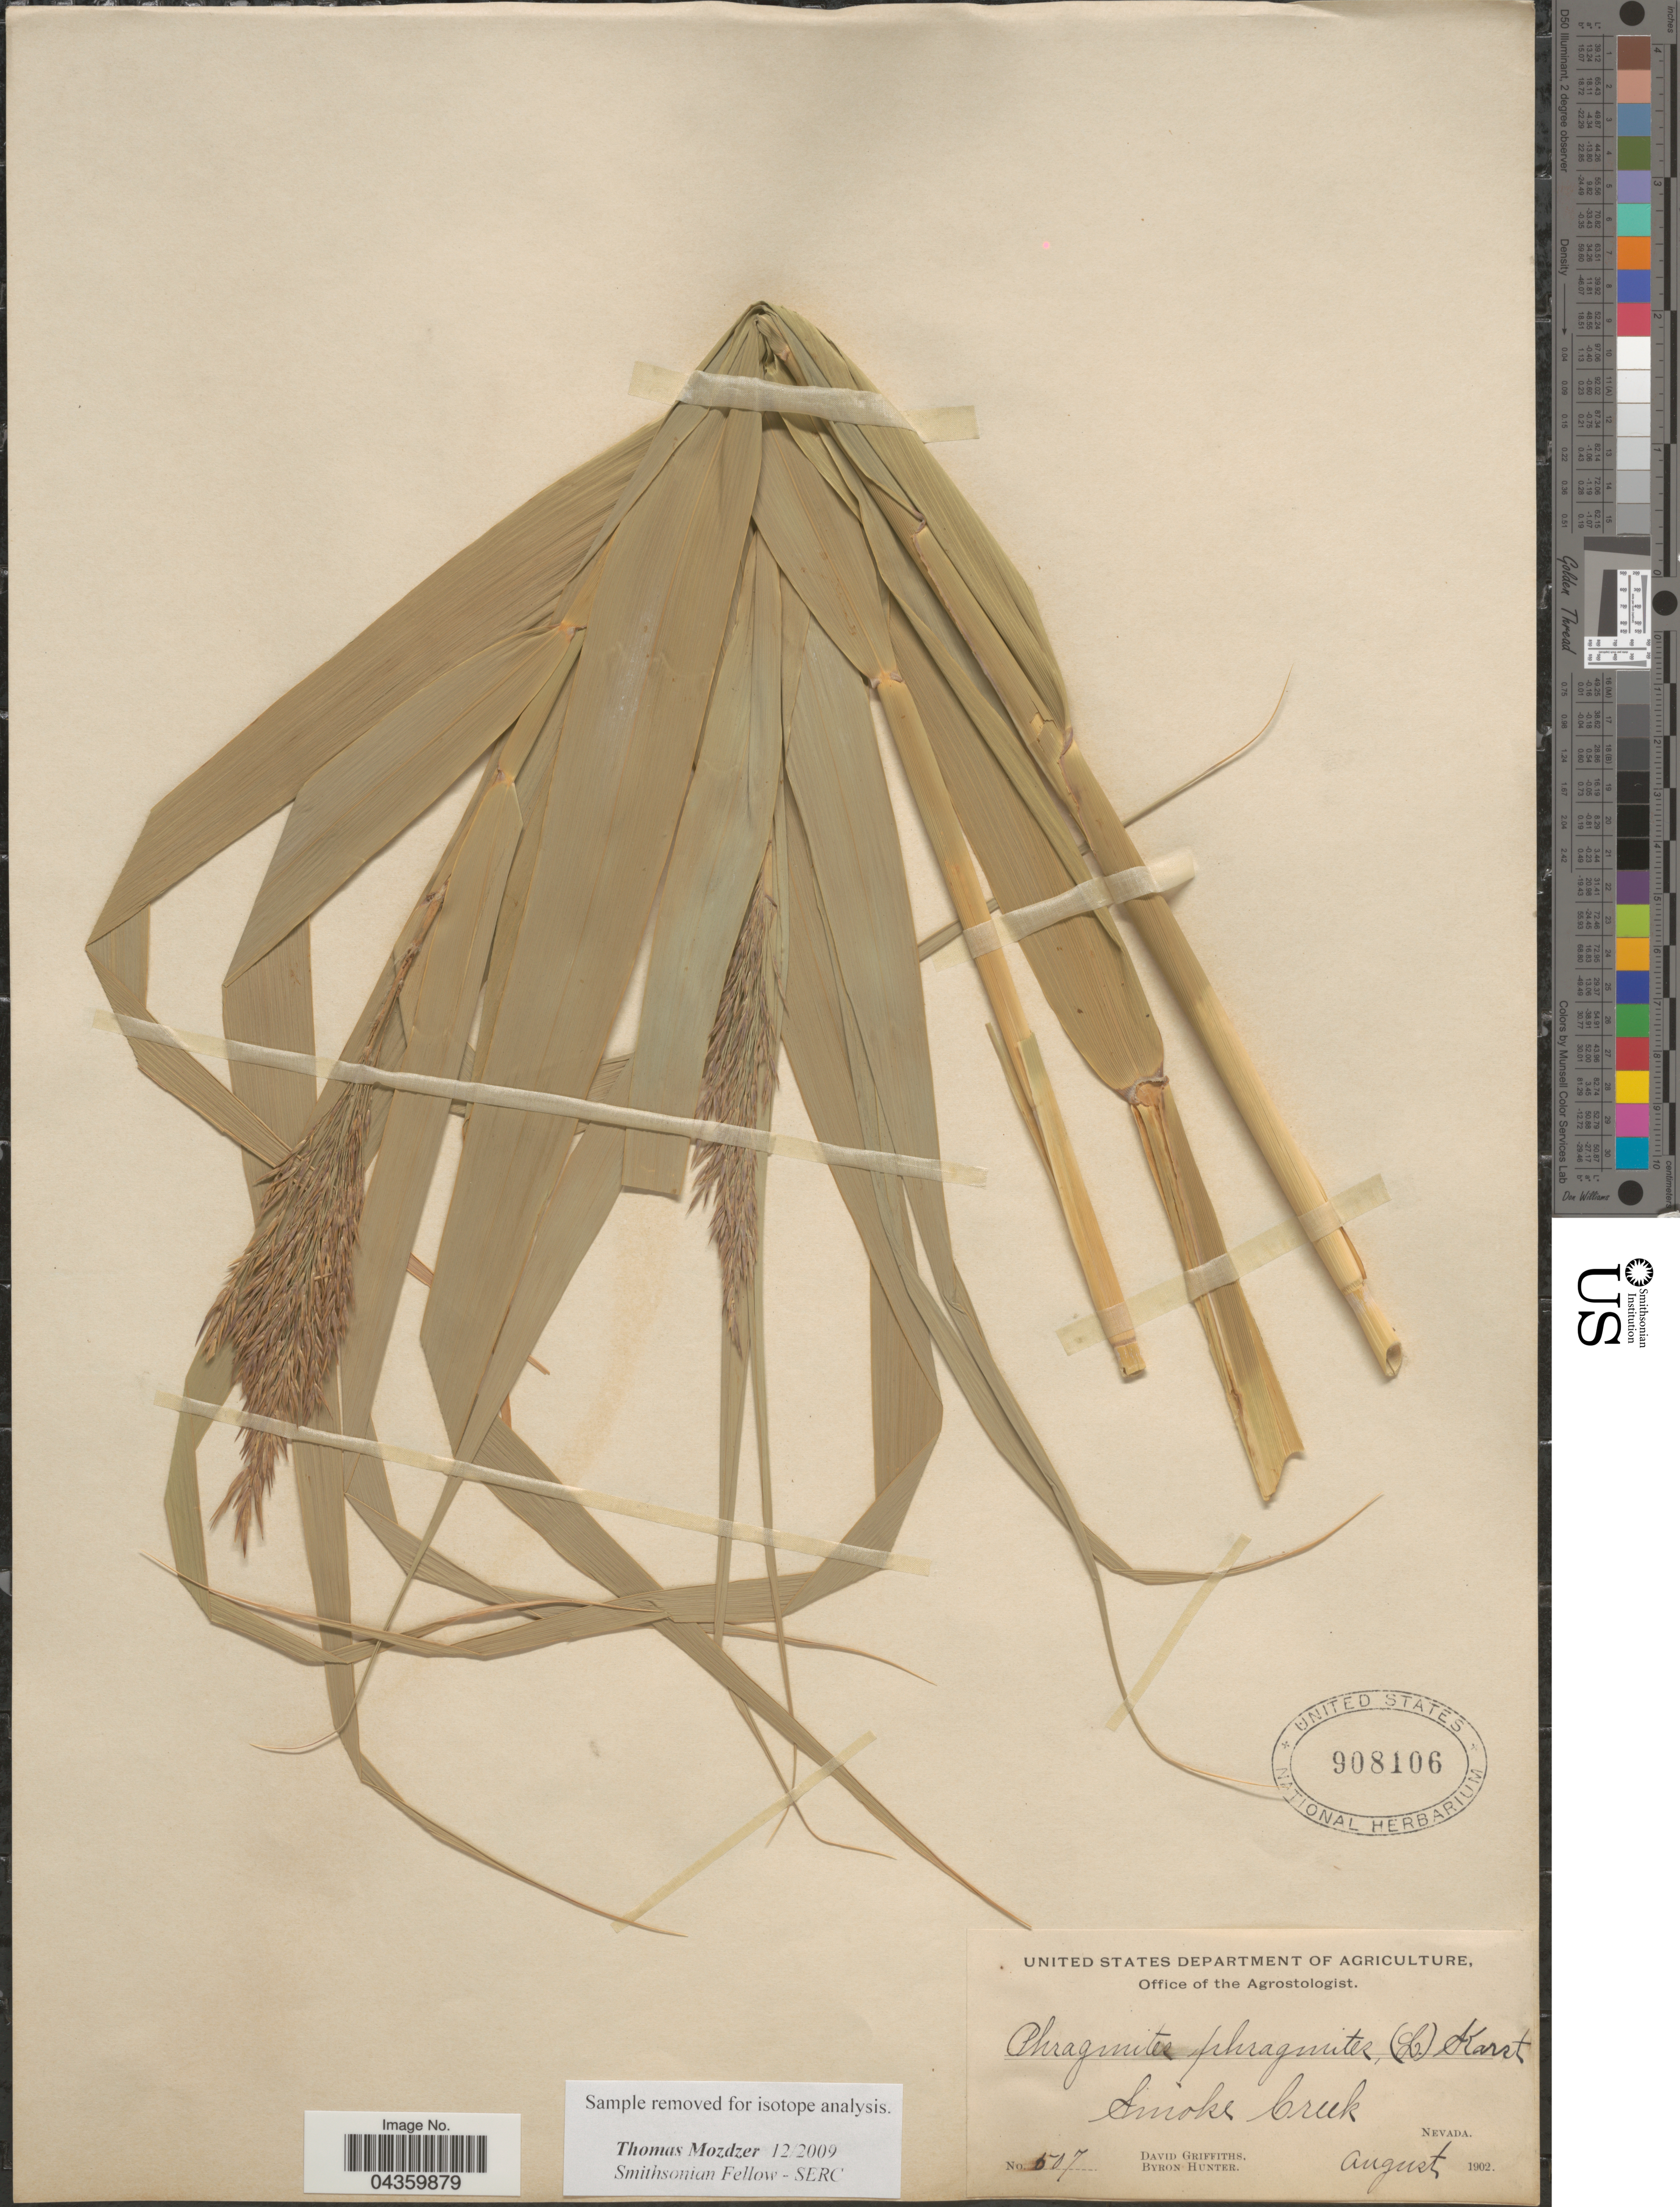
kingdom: Plantae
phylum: Tracheophyta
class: Liliopsida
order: Poales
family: Poaceae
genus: Phragmites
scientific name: Phragmites australis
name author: (Cav.) Trin. ex Steud.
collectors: D. Griffiths & B. Hunter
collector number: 507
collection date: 1902-08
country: United States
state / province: Nevada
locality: Smoke Creek.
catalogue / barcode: US 908106